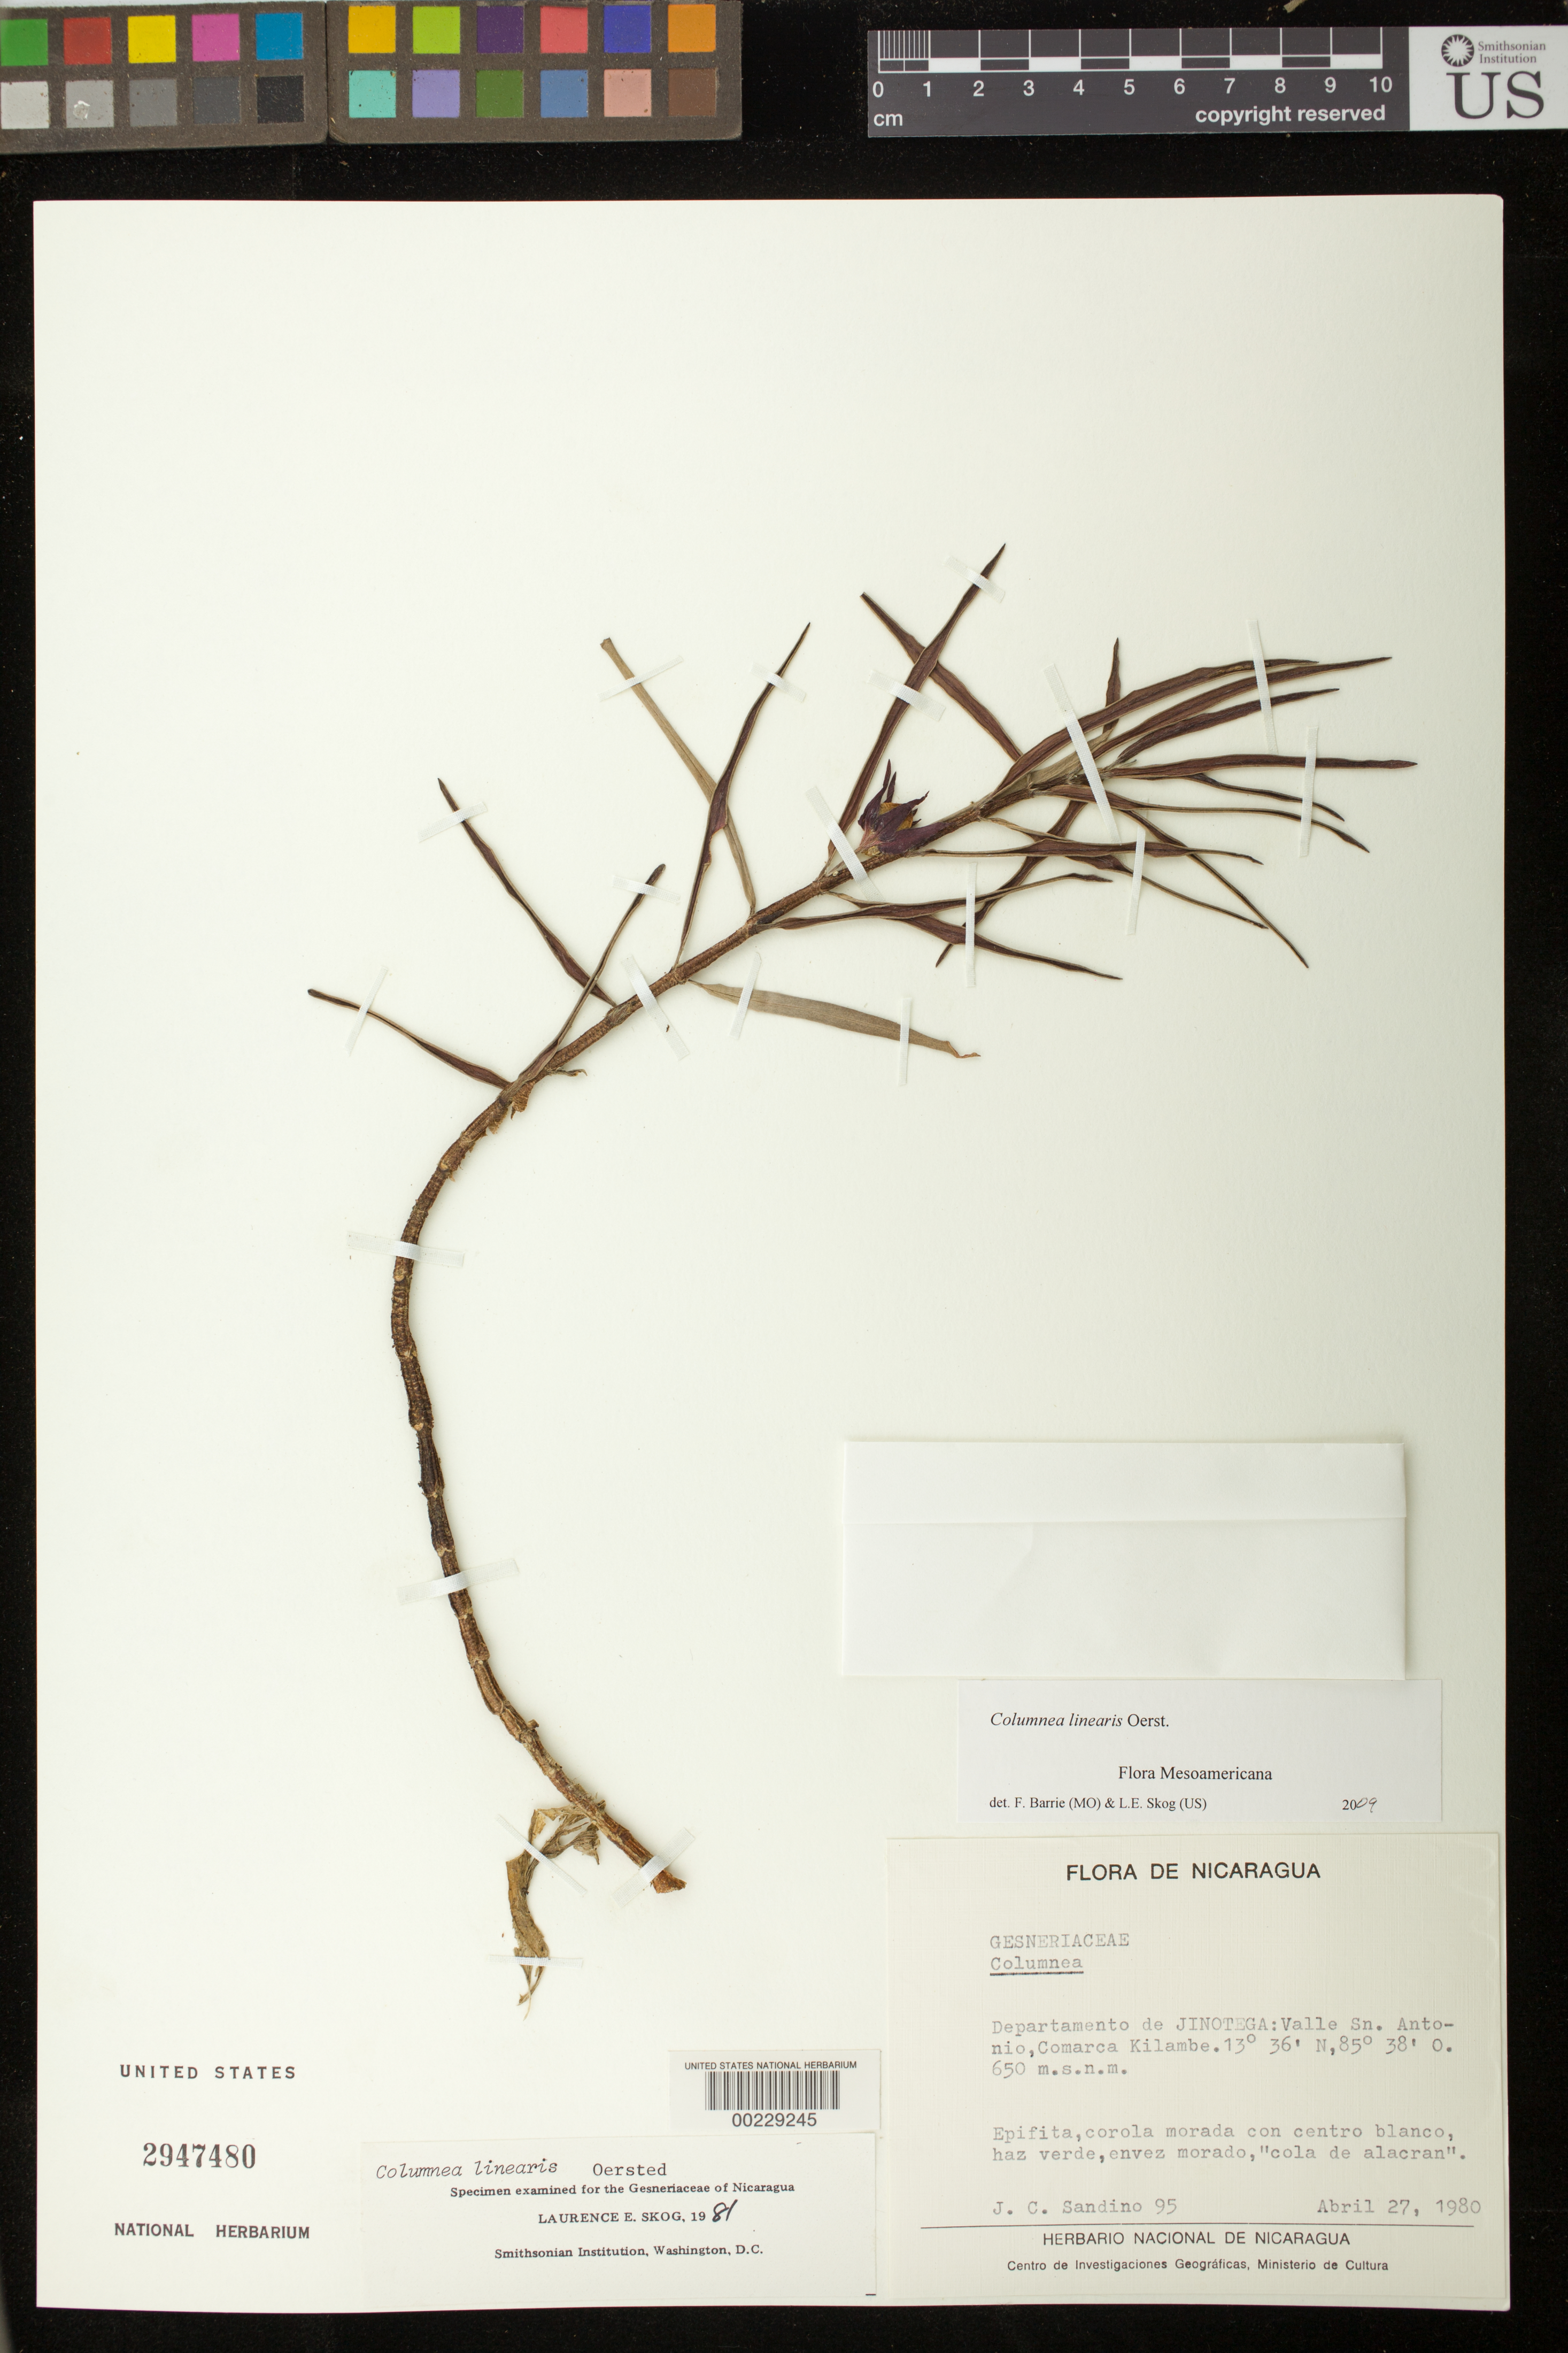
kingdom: Plantae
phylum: Tracheophyta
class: Magnoliopsida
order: Lamiales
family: Gesneriaceae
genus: Columnea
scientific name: Columnea linearis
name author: Oerst.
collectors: J. Sandino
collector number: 95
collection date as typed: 27 Apr 1980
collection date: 1980-04-27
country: Nicaragua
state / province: Jinotega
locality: Valle Sn. Antonio, Comarca Kilambe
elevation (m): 650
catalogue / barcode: US 2947480